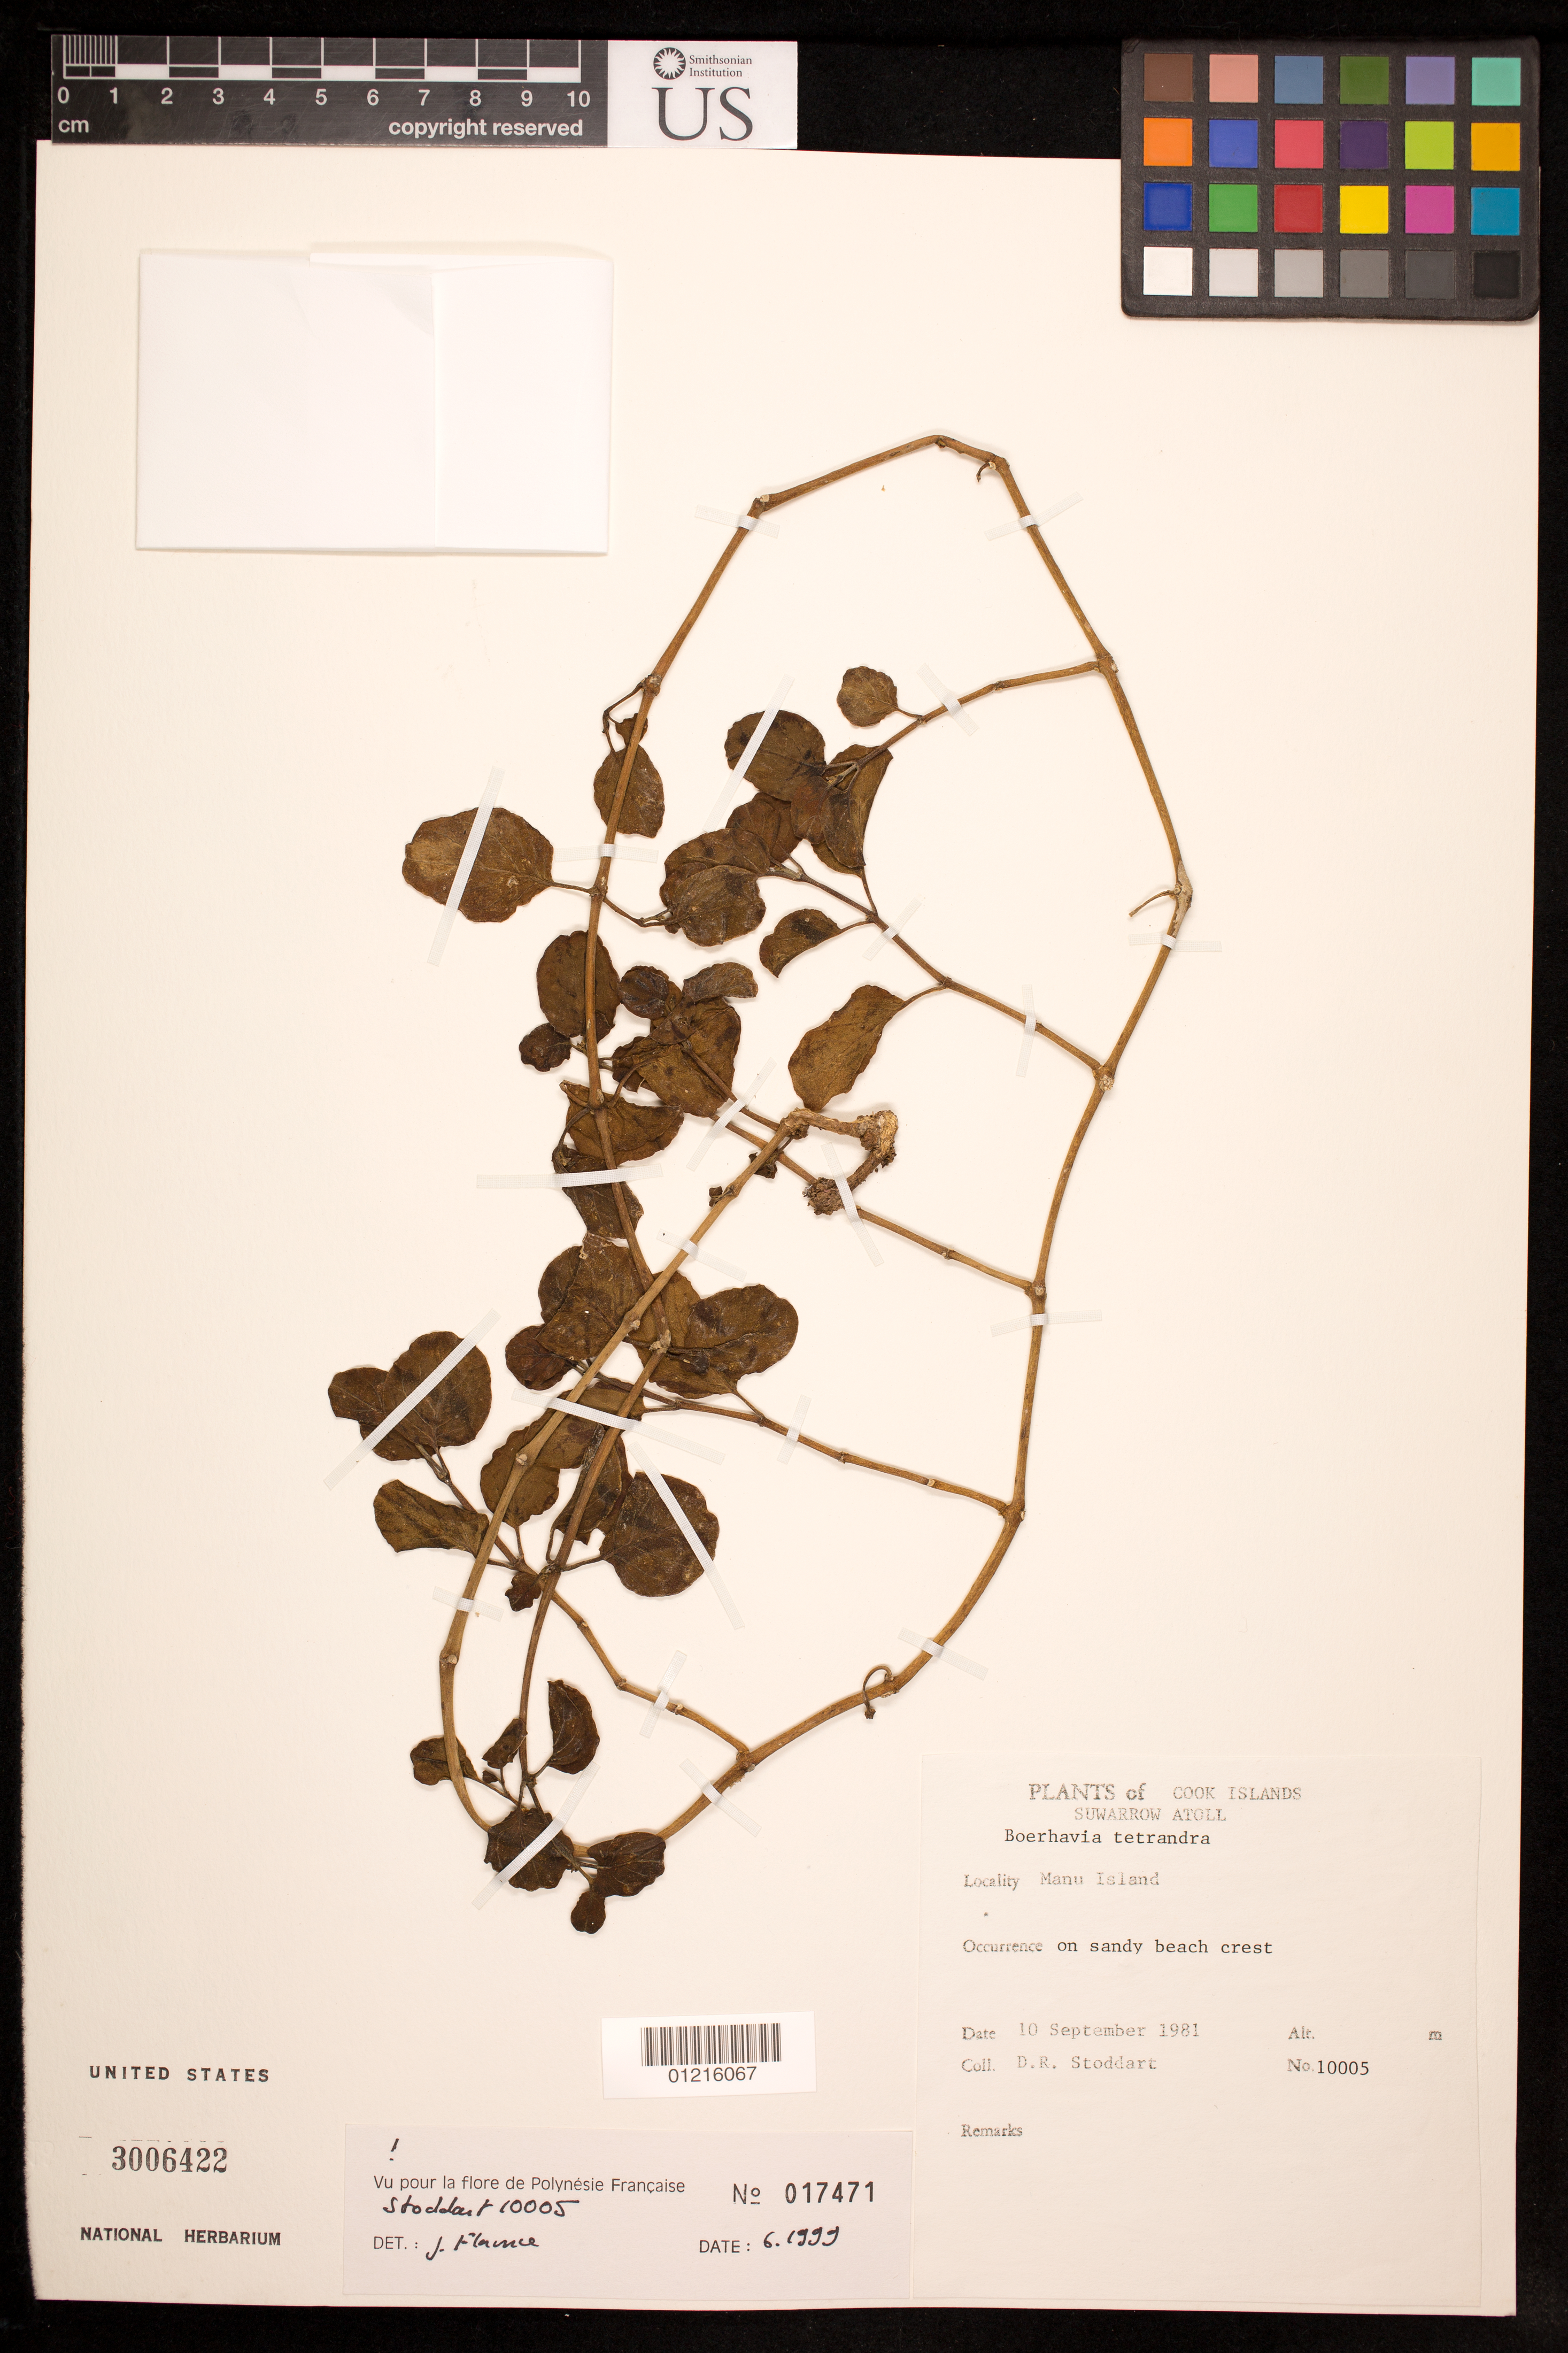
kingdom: Plantae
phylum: Tracheophyta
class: Magnoliopsida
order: Caryophyllales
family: Nyctaginaceae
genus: Boerhavia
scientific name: Boerhavia tetrandra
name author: G. Forst.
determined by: Florence, J.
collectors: D. R. Stoddart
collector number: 10005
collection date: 1981-09-10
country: Cook Islands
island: Suwarrow Atoll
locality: Manu Island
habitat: Sandy beach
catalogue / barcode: US 3006422